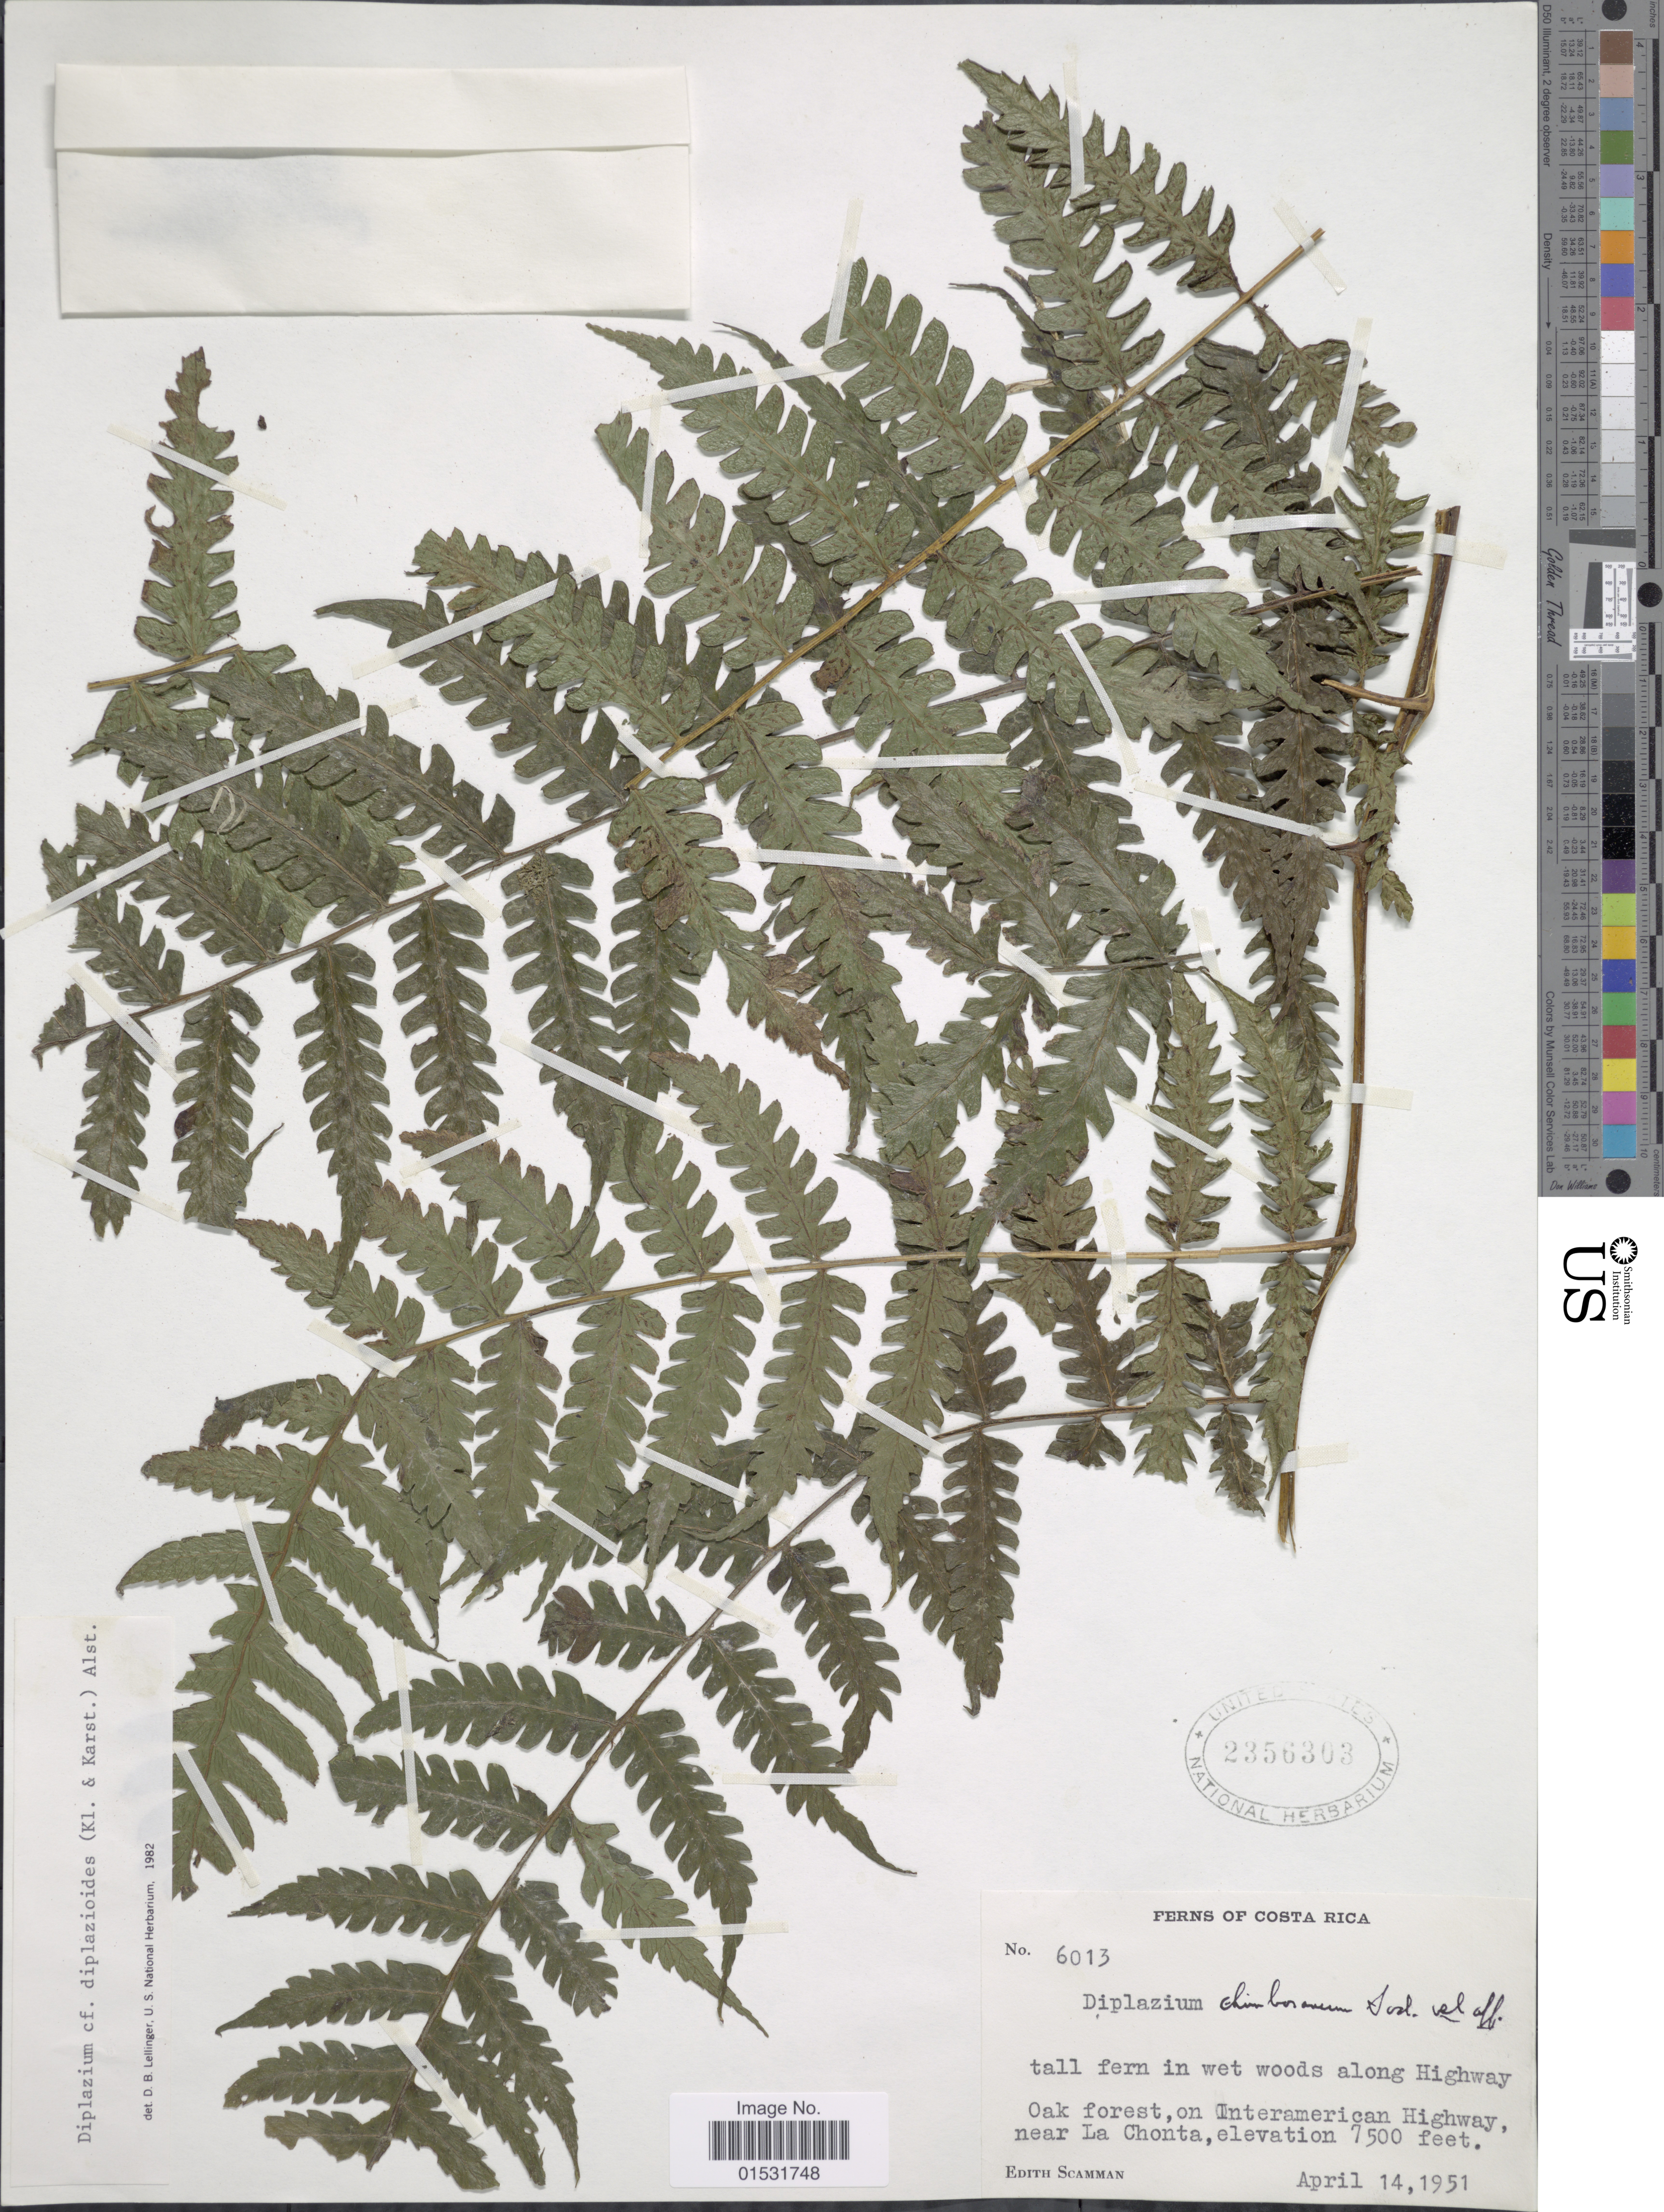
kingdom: Plantae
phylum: Tracheophyta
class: Polypodiopsida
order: Polypodiales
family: Athyriaceae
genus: Diplazium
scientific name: Diplazium diplazioides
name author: (Klotzsch & H. Karst.) Alston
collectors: E. Scamman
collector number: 6013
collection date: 1951-04-14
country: Costa Rica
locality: Oak forest, on Interamerican Highway near La Chonta. Along Highway.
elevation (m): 2286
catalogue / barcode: US 2356303